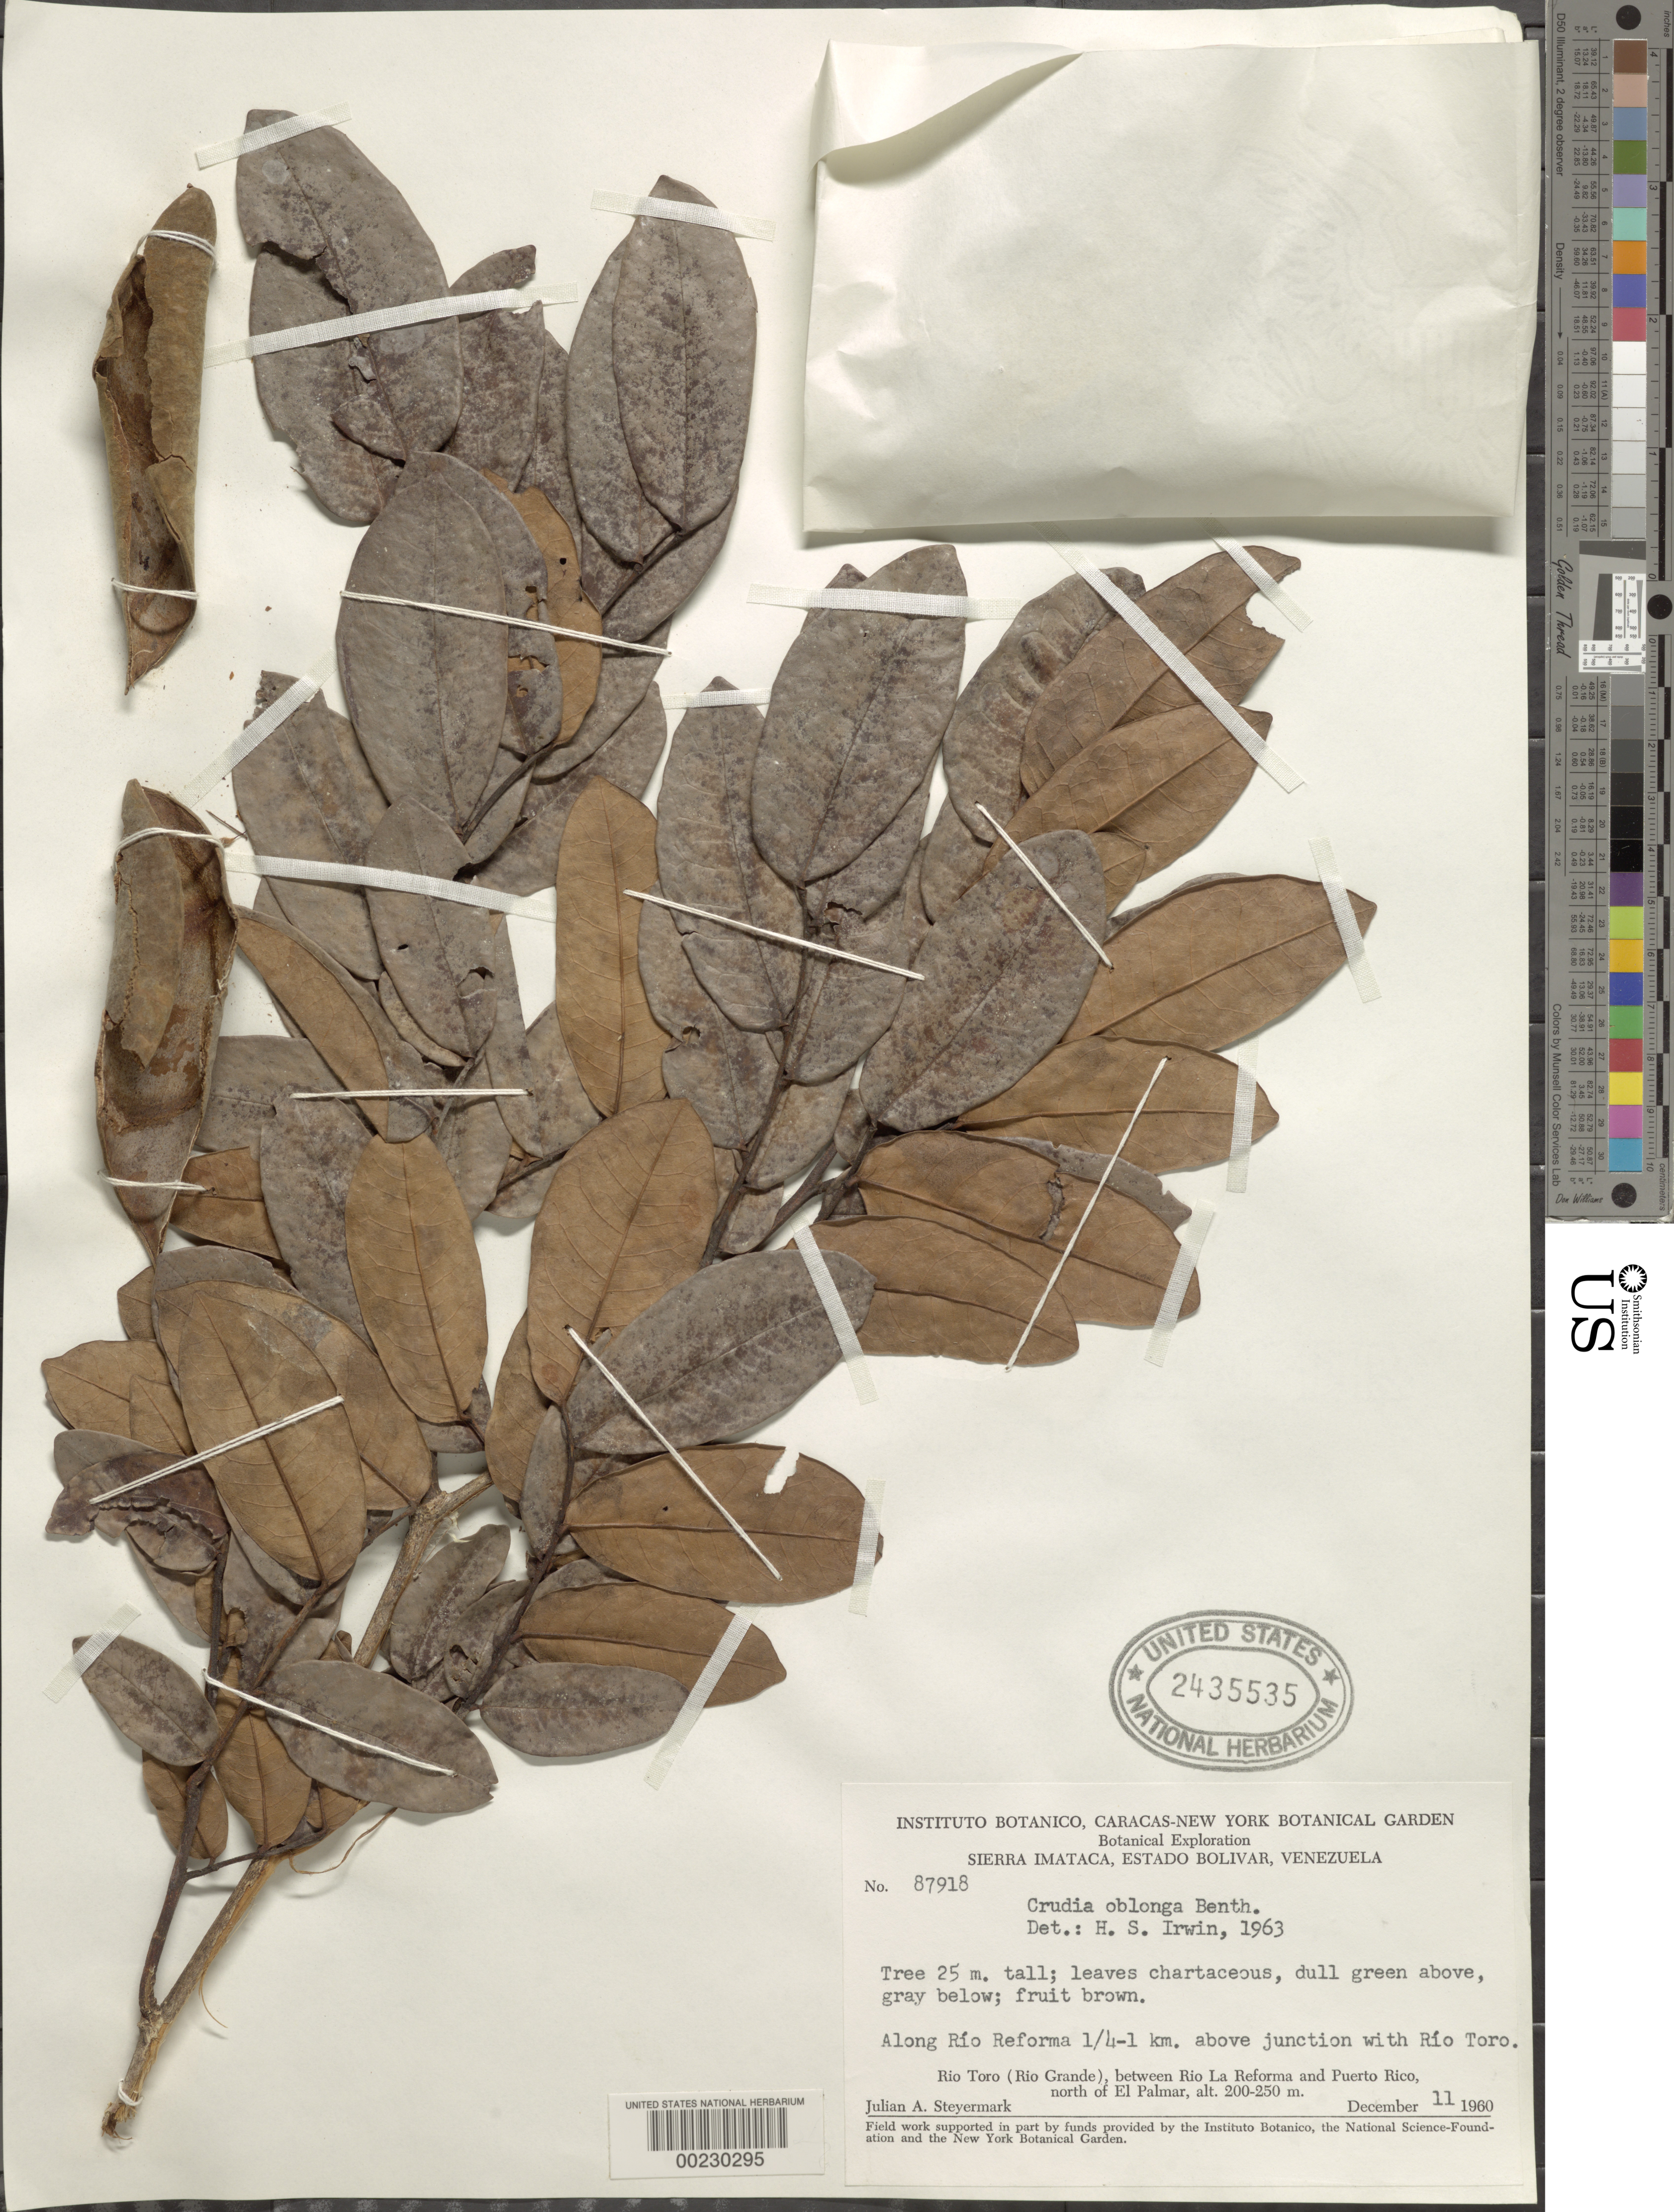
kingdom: Plantae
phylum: Tracheophyta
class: Magnoliopsida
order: Fabales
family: Fabaceae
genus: Crudia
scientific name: Crudia oblonga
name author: Benth.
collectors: J. Steyermark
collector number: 87918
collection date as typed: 11 Dec 1960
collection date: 1960-12-11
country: Venezuela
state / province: Bolivar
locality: Along rio reforma .25-1 km above junction with rio toro; rio toro (r.grande) between r. la reforma & puerto rico, n of el palmar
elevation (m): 200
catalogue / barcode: US 2435535